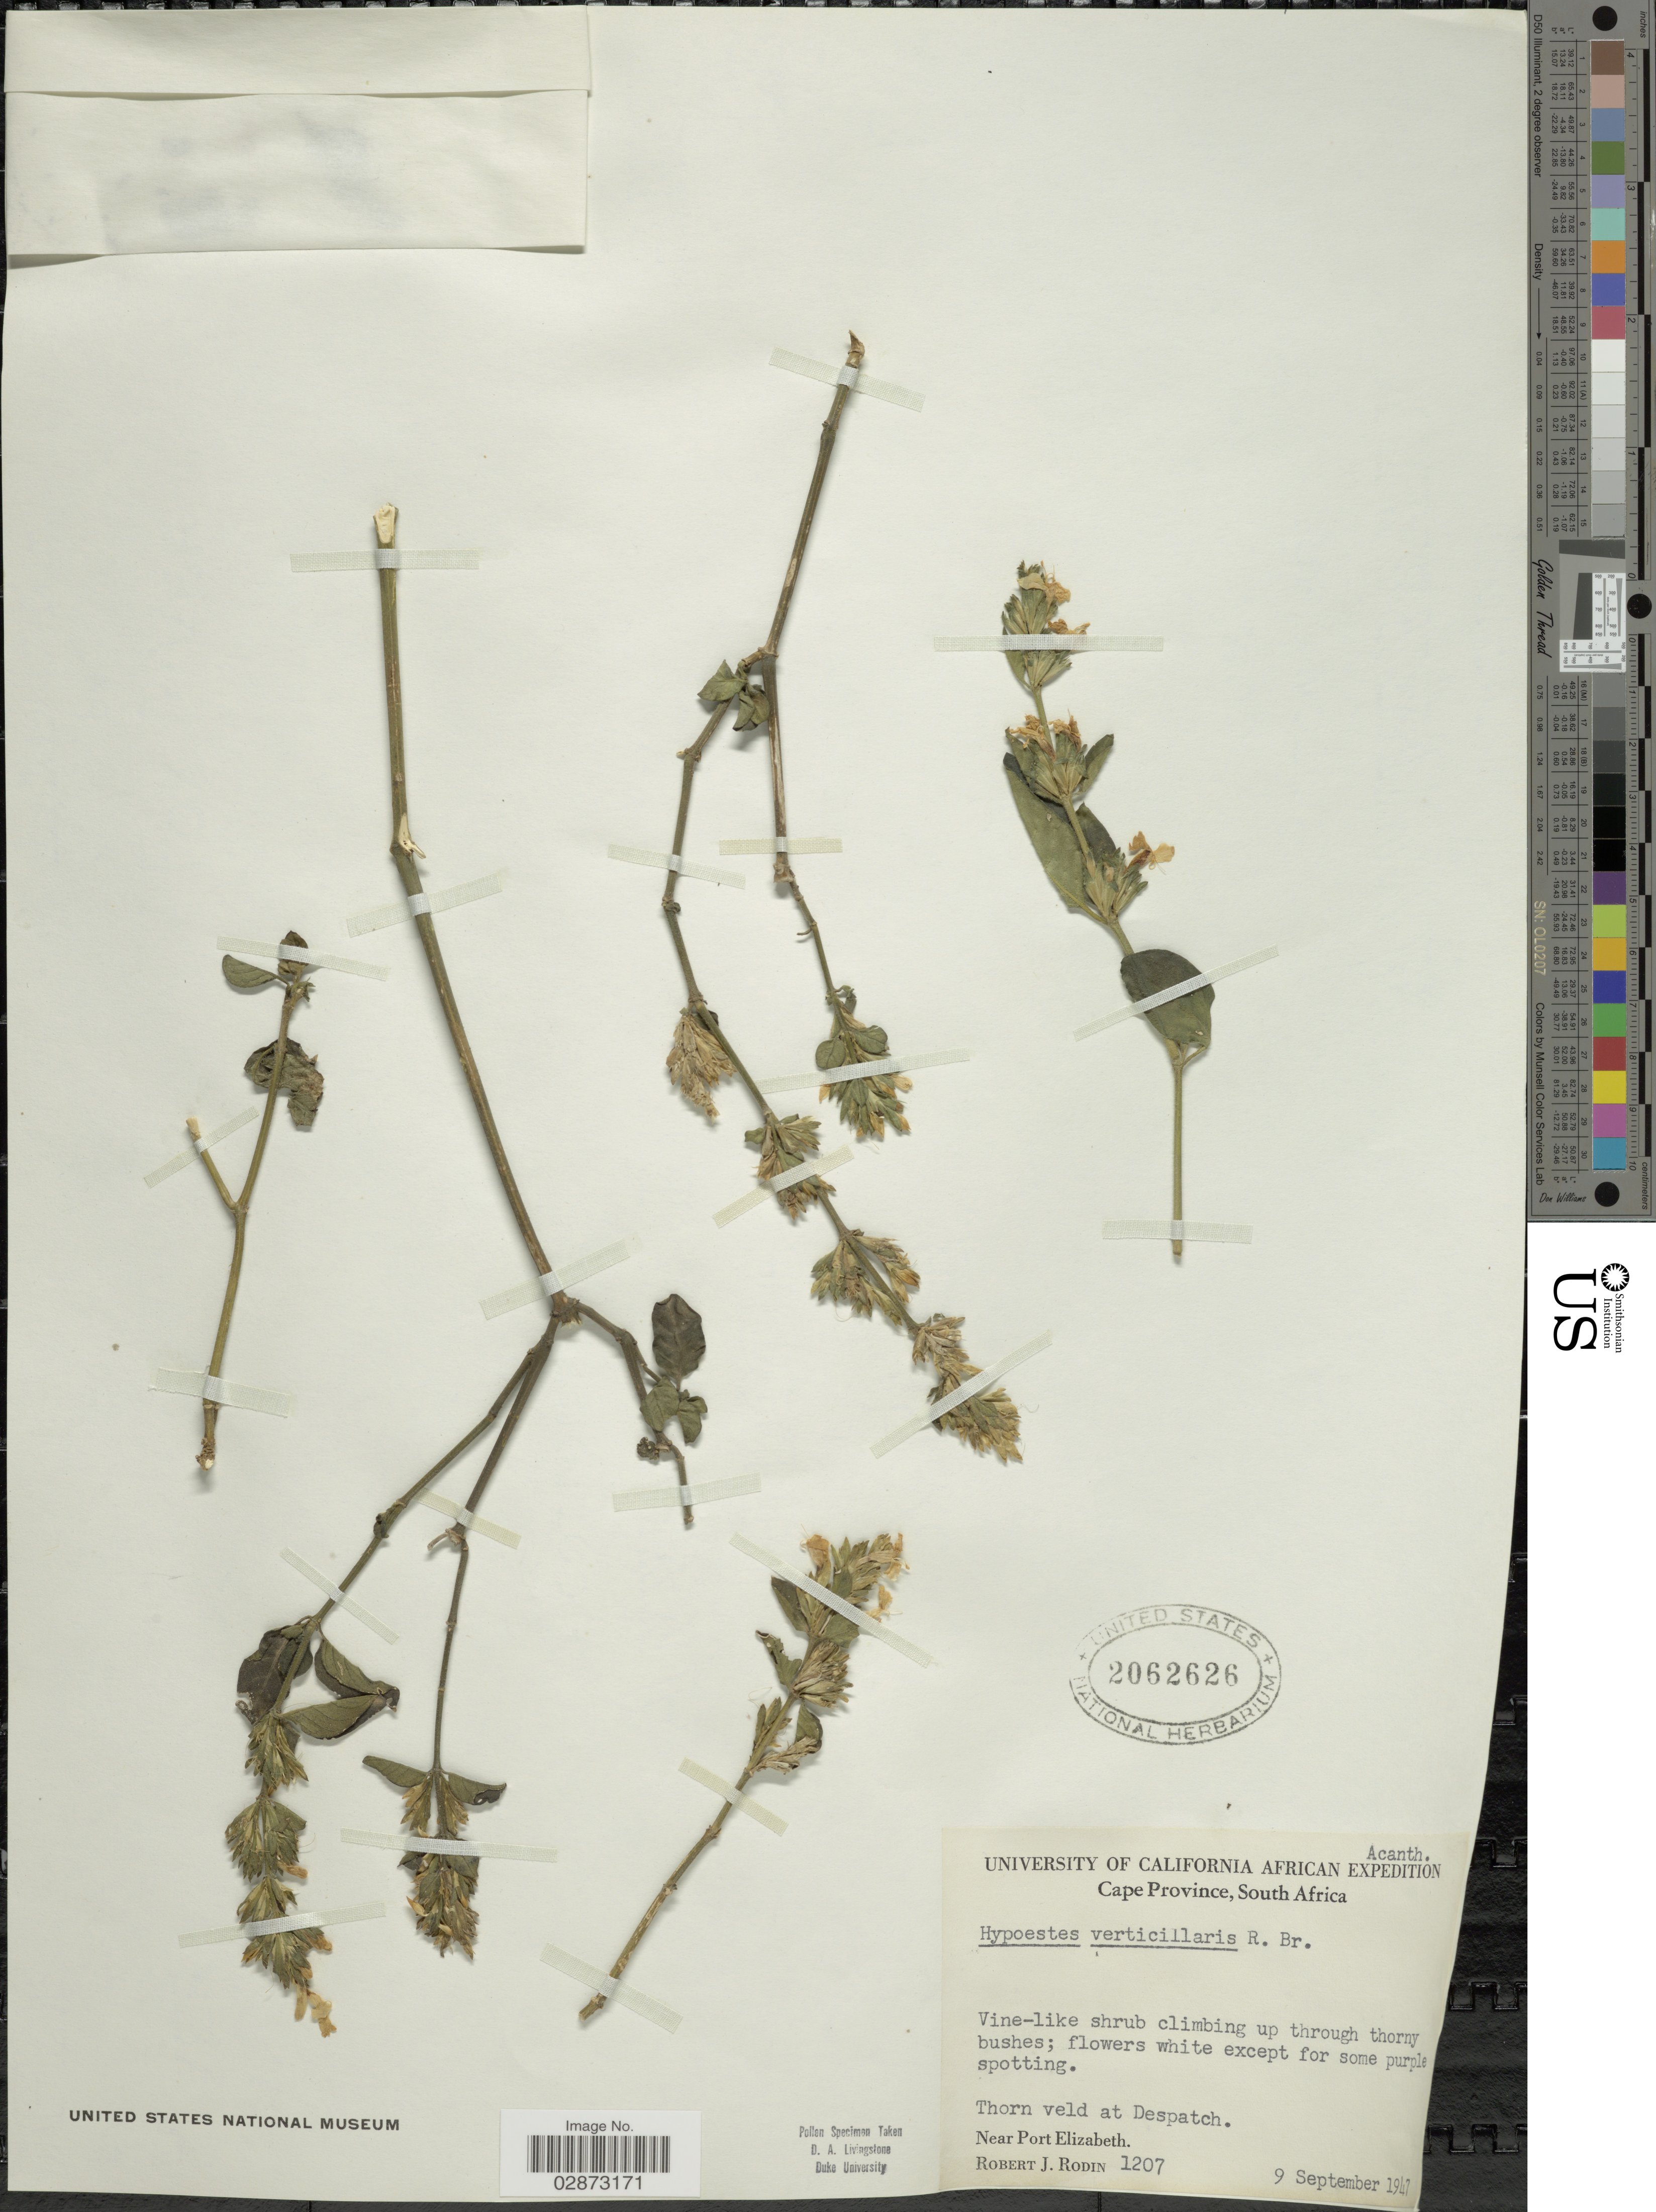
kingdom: Plantae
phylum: Tracheophyta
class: Magnoliopsida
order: Lamiales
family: Acanthaceae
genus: Hypoestes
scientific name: Hypoestes verticillaris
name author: (L. f.) Sol.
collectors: R. J. Rodin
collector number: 1207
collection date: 1947-09-09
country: South Africa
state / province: Eastern Cape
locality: Thorn veld at Despatch. Near Port Elizabeth.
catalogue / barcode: US 2062626